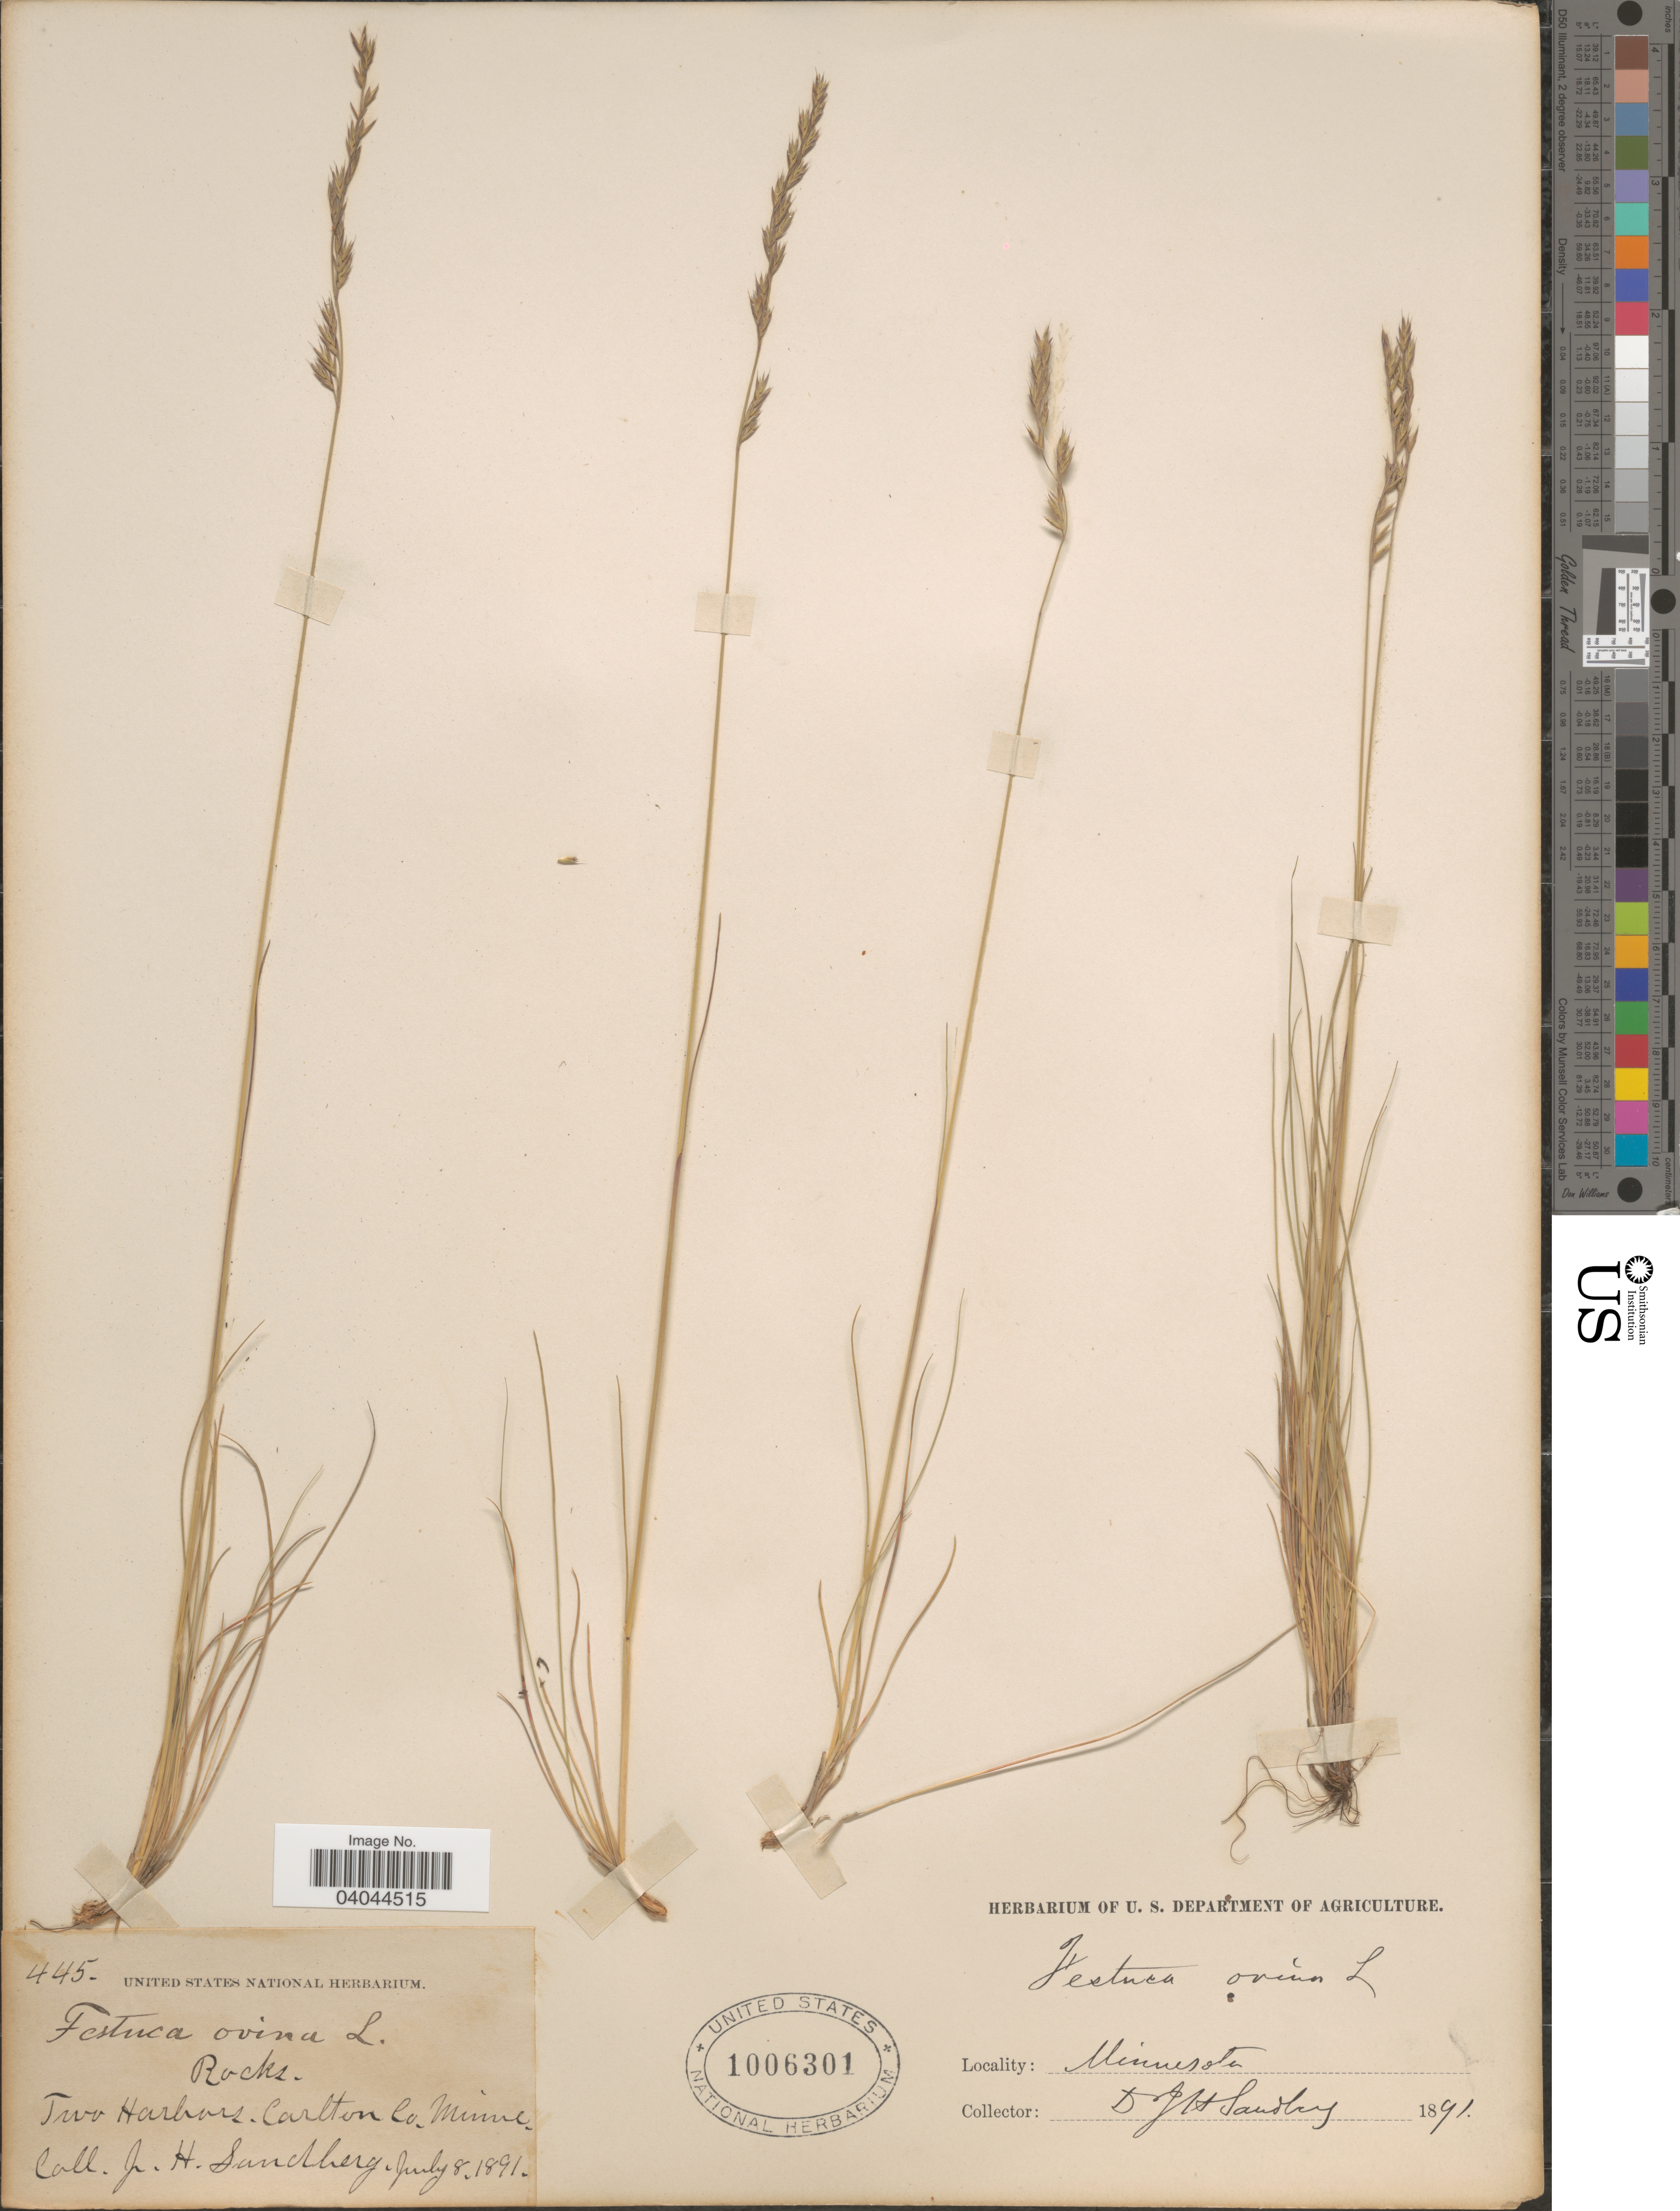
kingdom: Plantae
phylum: Tracheophyta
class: Liliopsida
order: Poales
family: Poaceae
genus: Festuca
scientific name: Festuca ovina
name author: L.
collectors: J. H. Sandberg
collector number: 445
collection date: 1891-07-08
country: United States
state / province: Minnesota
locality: Two Harbors, Carlton Co.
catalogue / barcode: US 1006301